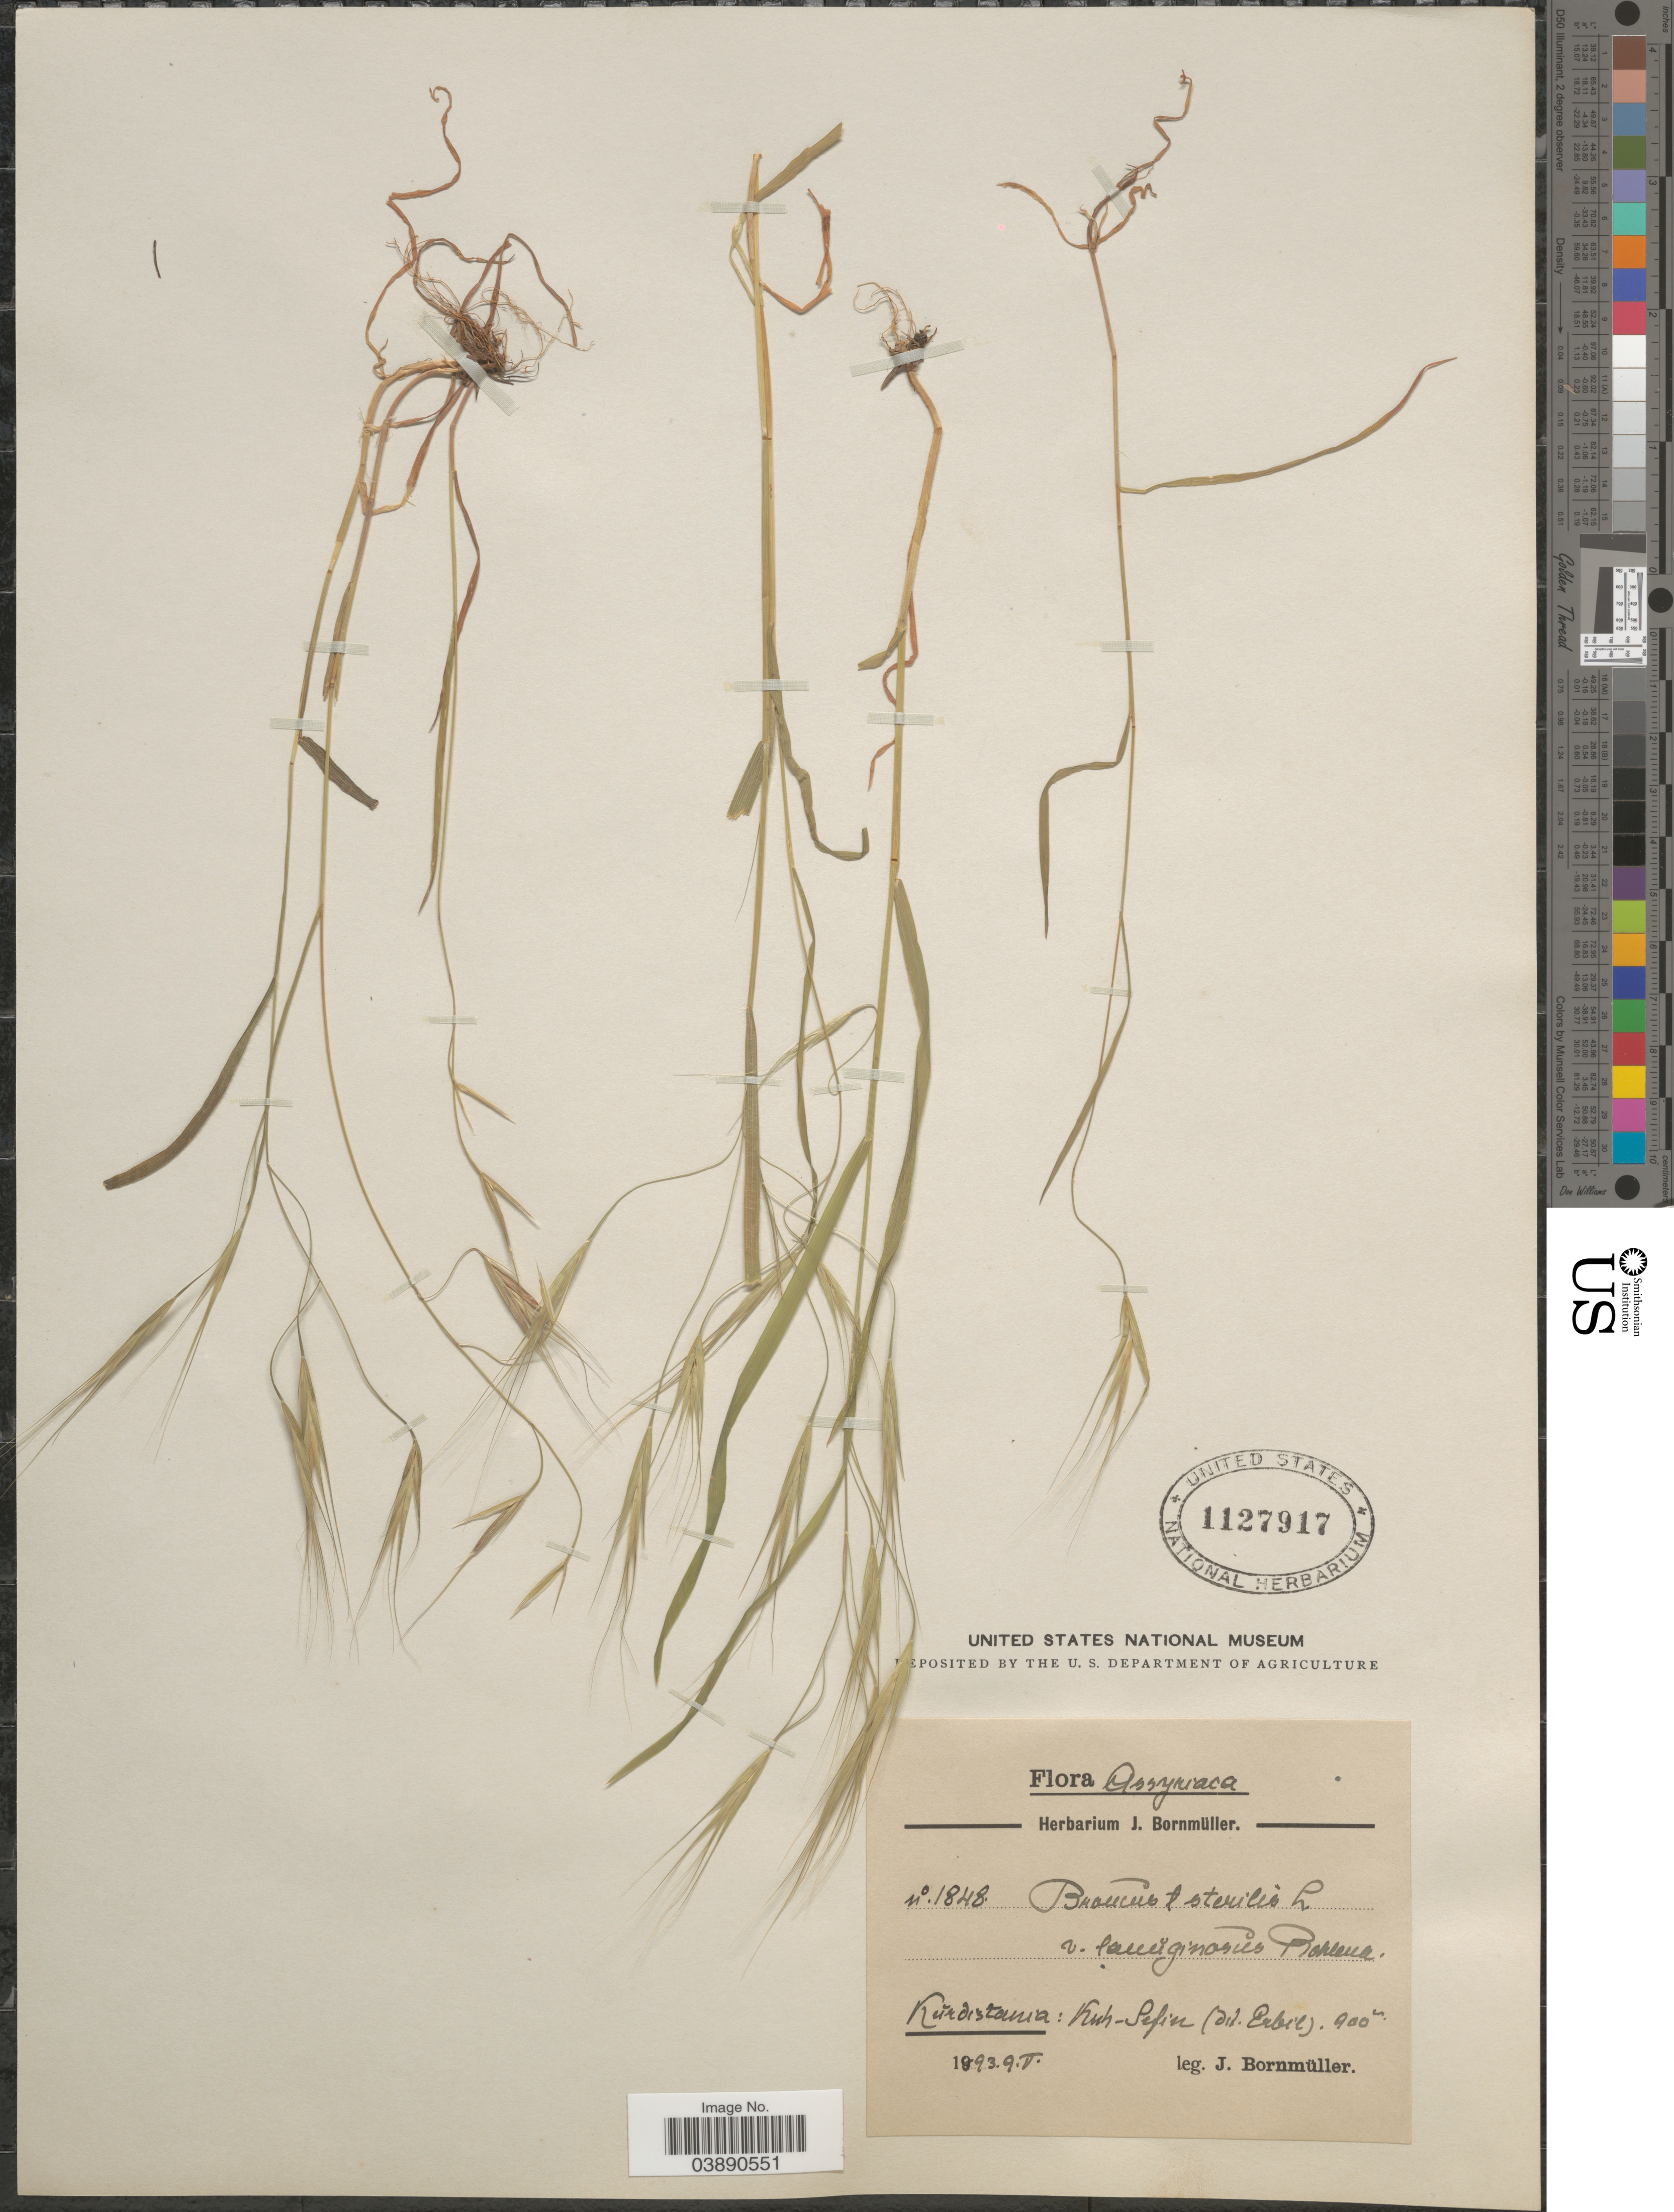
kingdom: Plantae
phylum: Tracheophyta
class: Liliopsida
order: Poales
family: Poaceae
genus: Bromus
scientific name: Bromus sterilis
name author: L.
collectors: J. Bornmüller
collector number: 1848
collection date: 1893-05-09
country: Iran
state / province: Kurdistan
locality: Assyriaca. Kūrdistania: Kuh-Sefin (dit. Erbil).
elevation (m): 900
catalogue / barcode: US 1127917